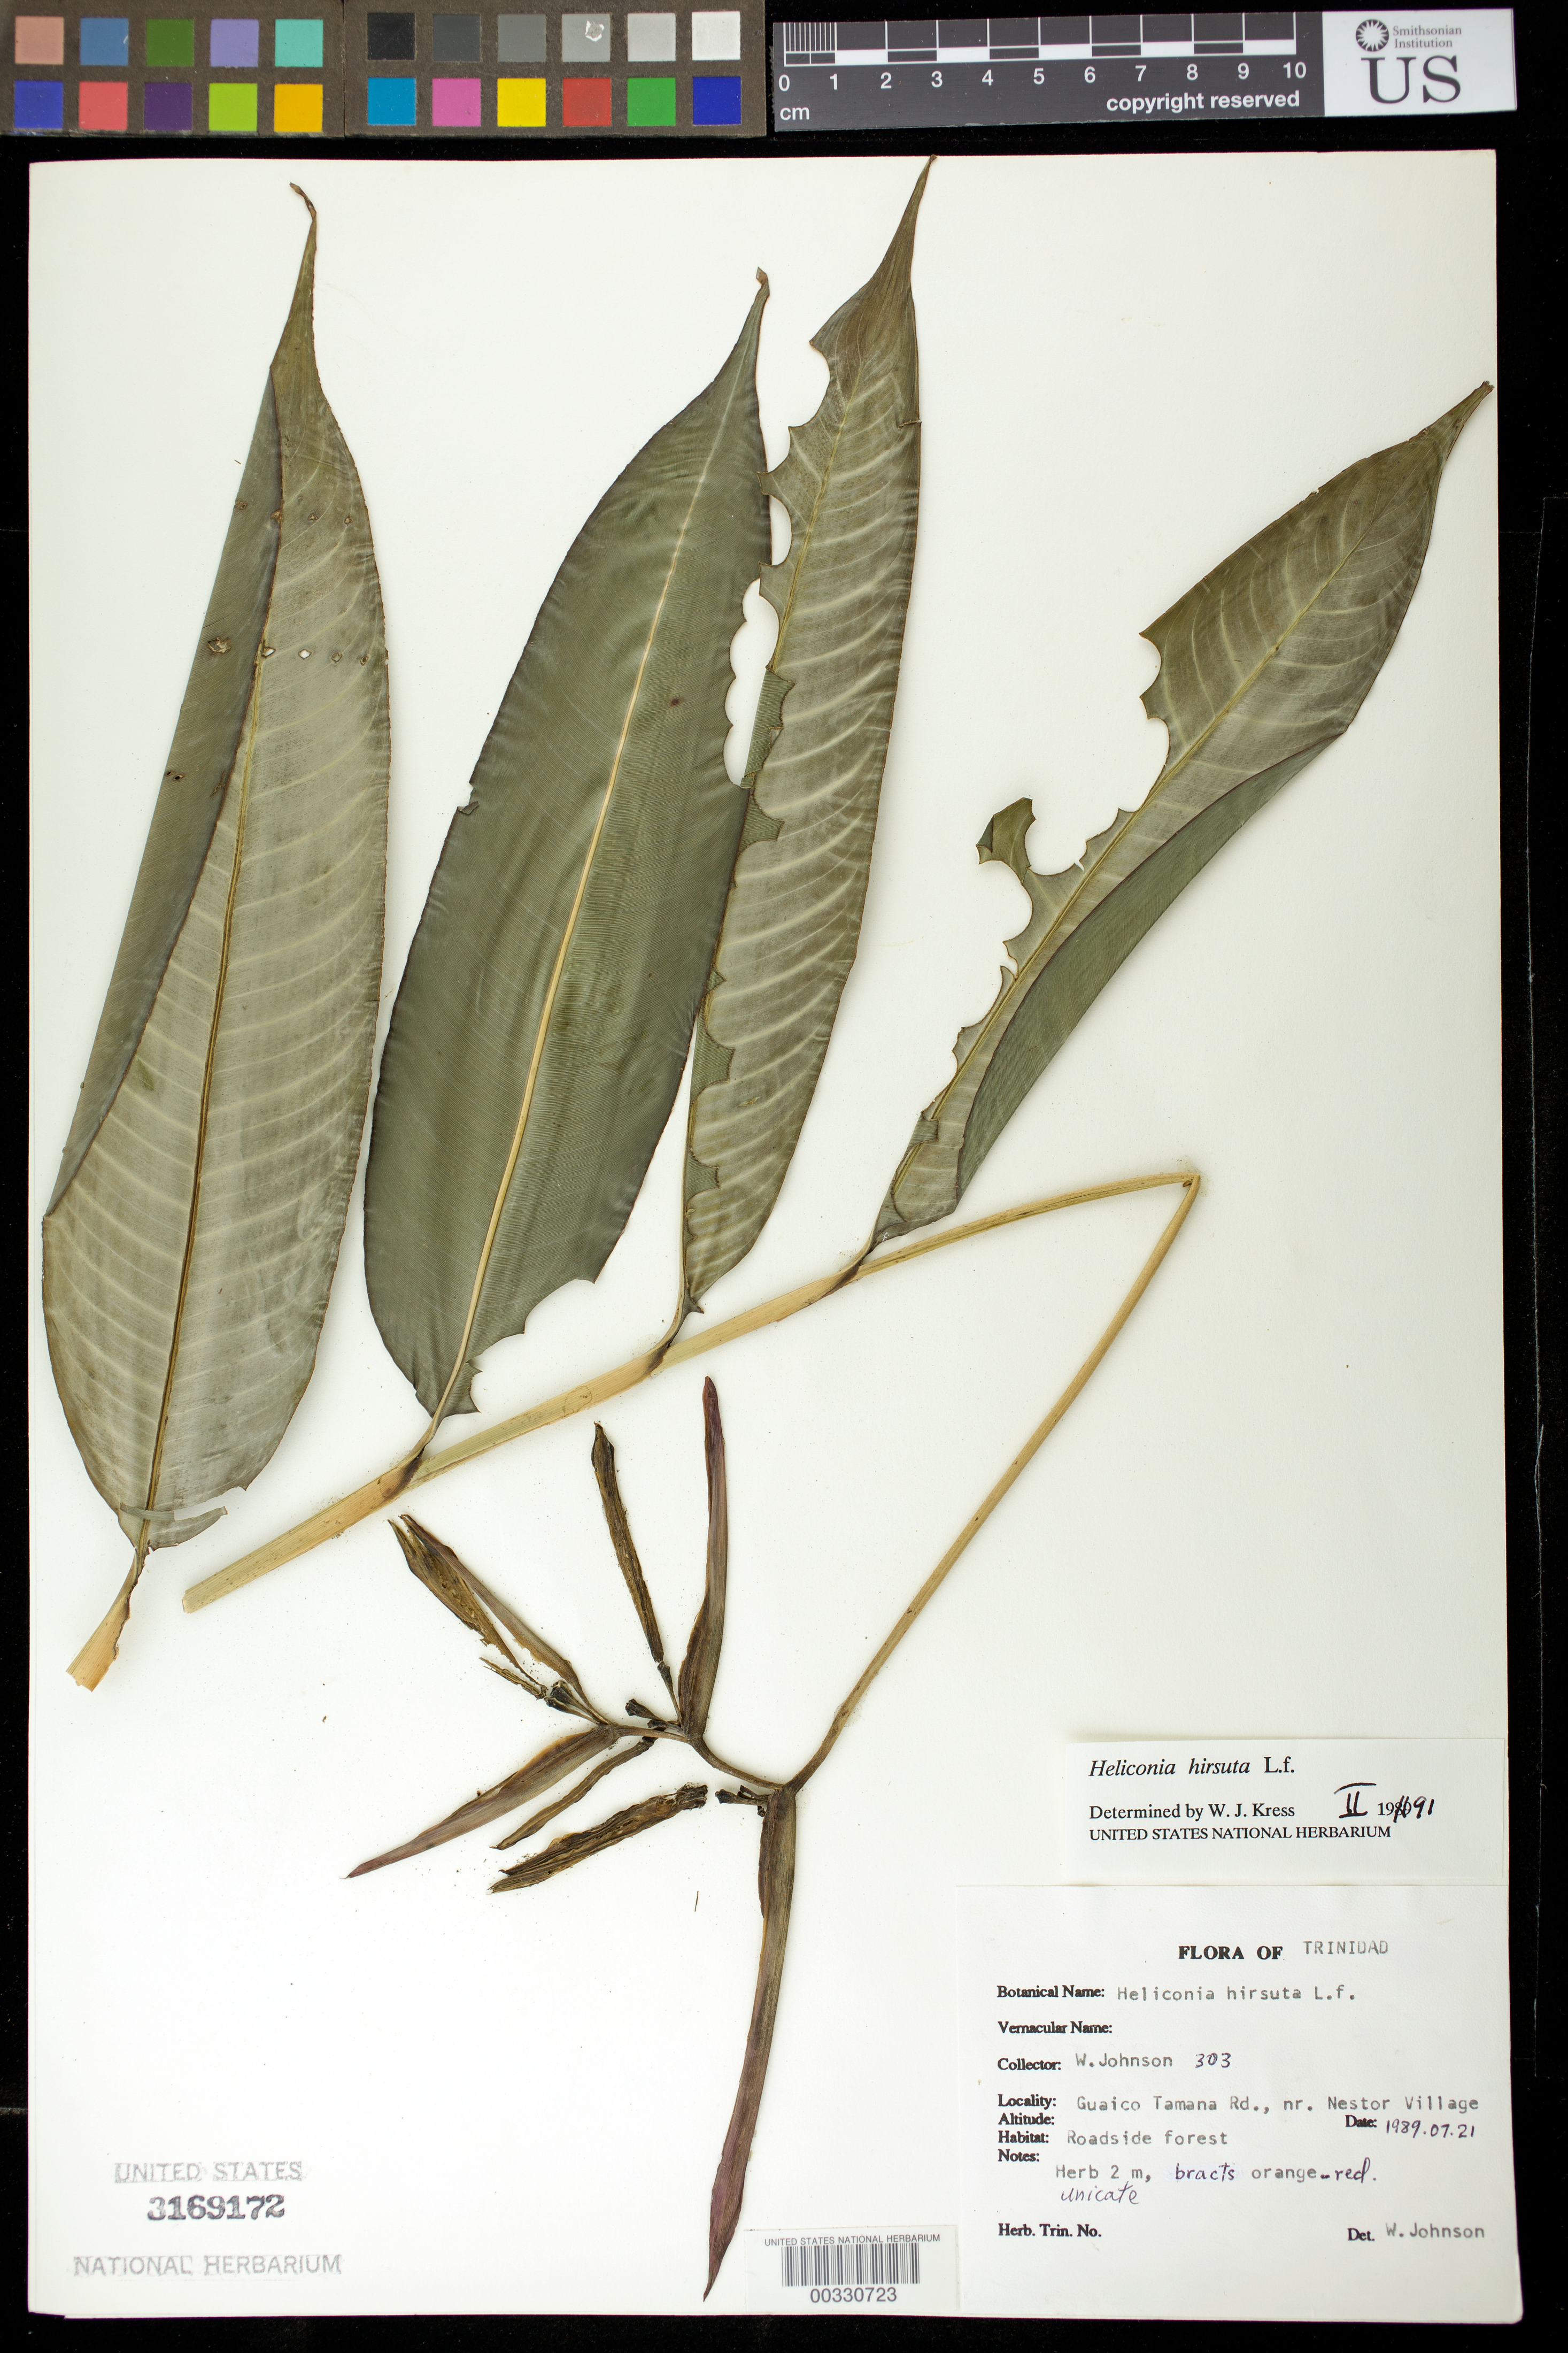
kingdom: Plantae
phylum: Tracheophyta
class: Liliopsida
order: Zingiberales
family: Heliconiaceae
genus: Heliconia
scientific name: Heliconia hirsuta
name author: L. f.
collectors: W. Johnson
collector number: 303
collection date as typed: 21 Jul 1989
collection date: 1989-07-21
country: Trinidad and Tobago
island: Trinidad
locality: Guaico tamana rd, nr. nestor village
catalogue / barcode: US 3169172